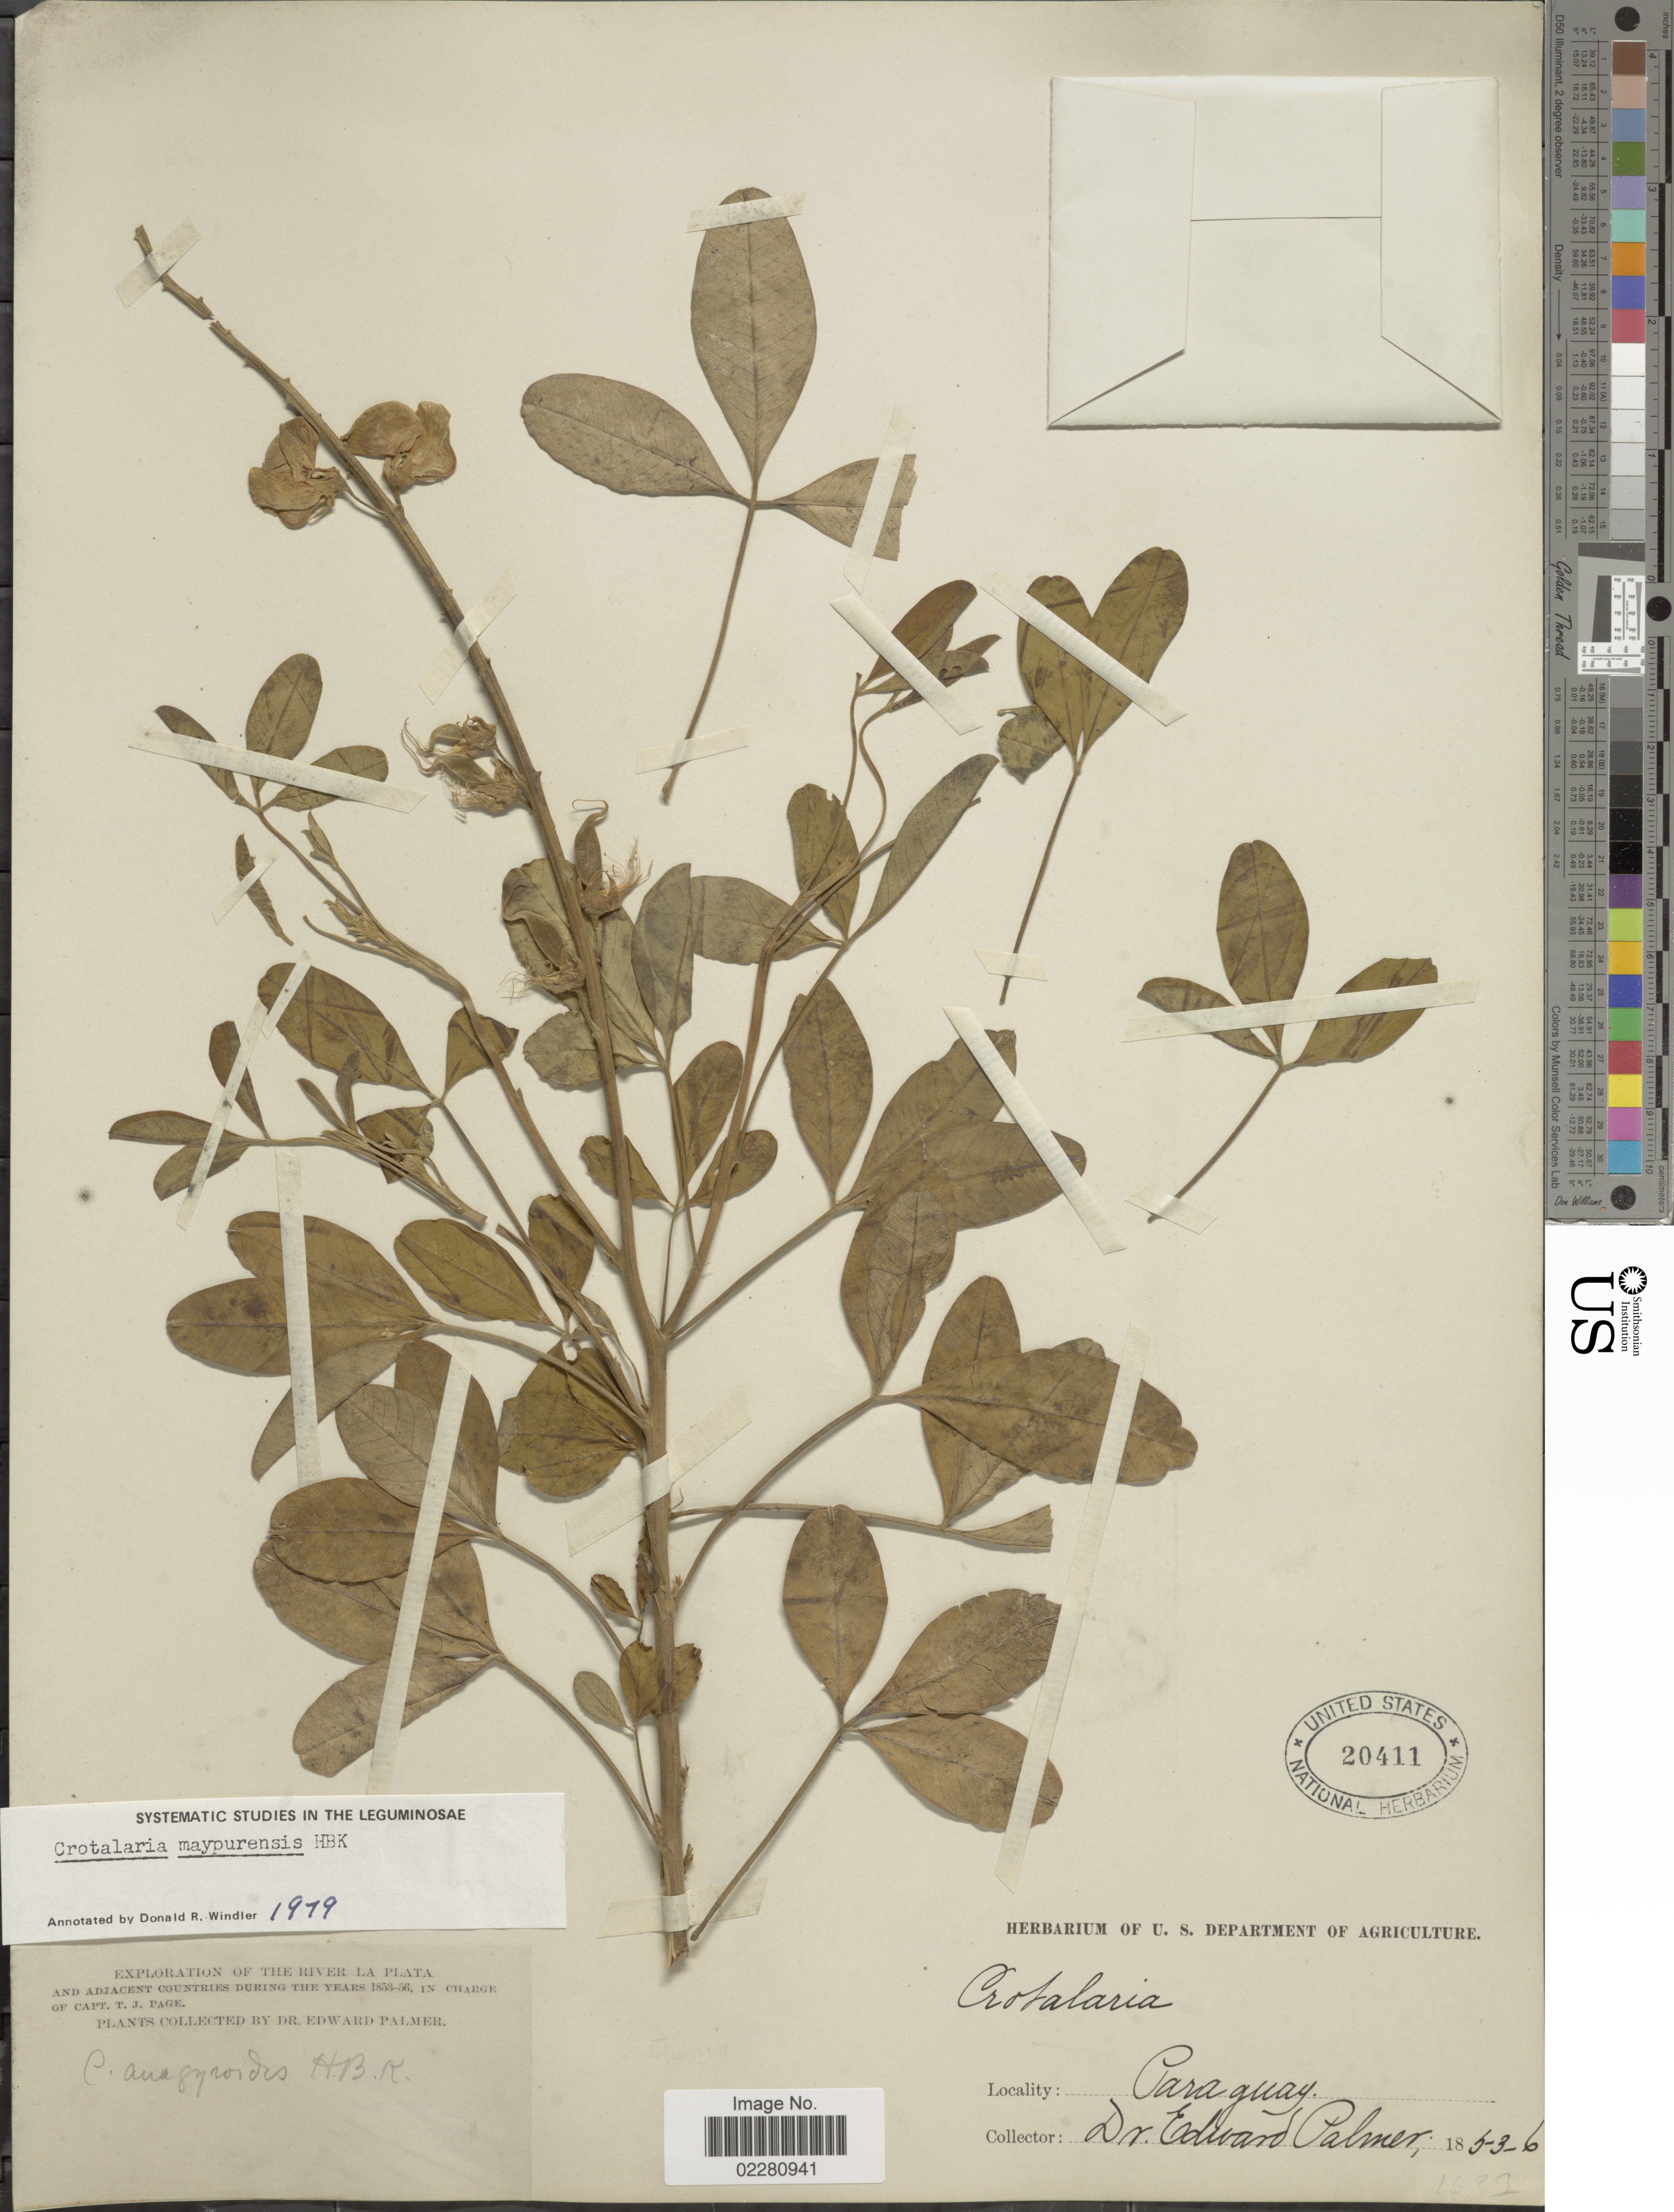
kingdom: Plantae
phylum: Tracheophyta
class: Magnoliopsida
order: Fabales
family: Fabaceae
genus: Crotalaria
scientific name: Crotalaria maypurensis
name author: Kunth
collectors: E. Palmer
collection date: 1853-06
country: Paraguay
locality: River La Plata and adjacent countries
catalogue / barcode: US 20411